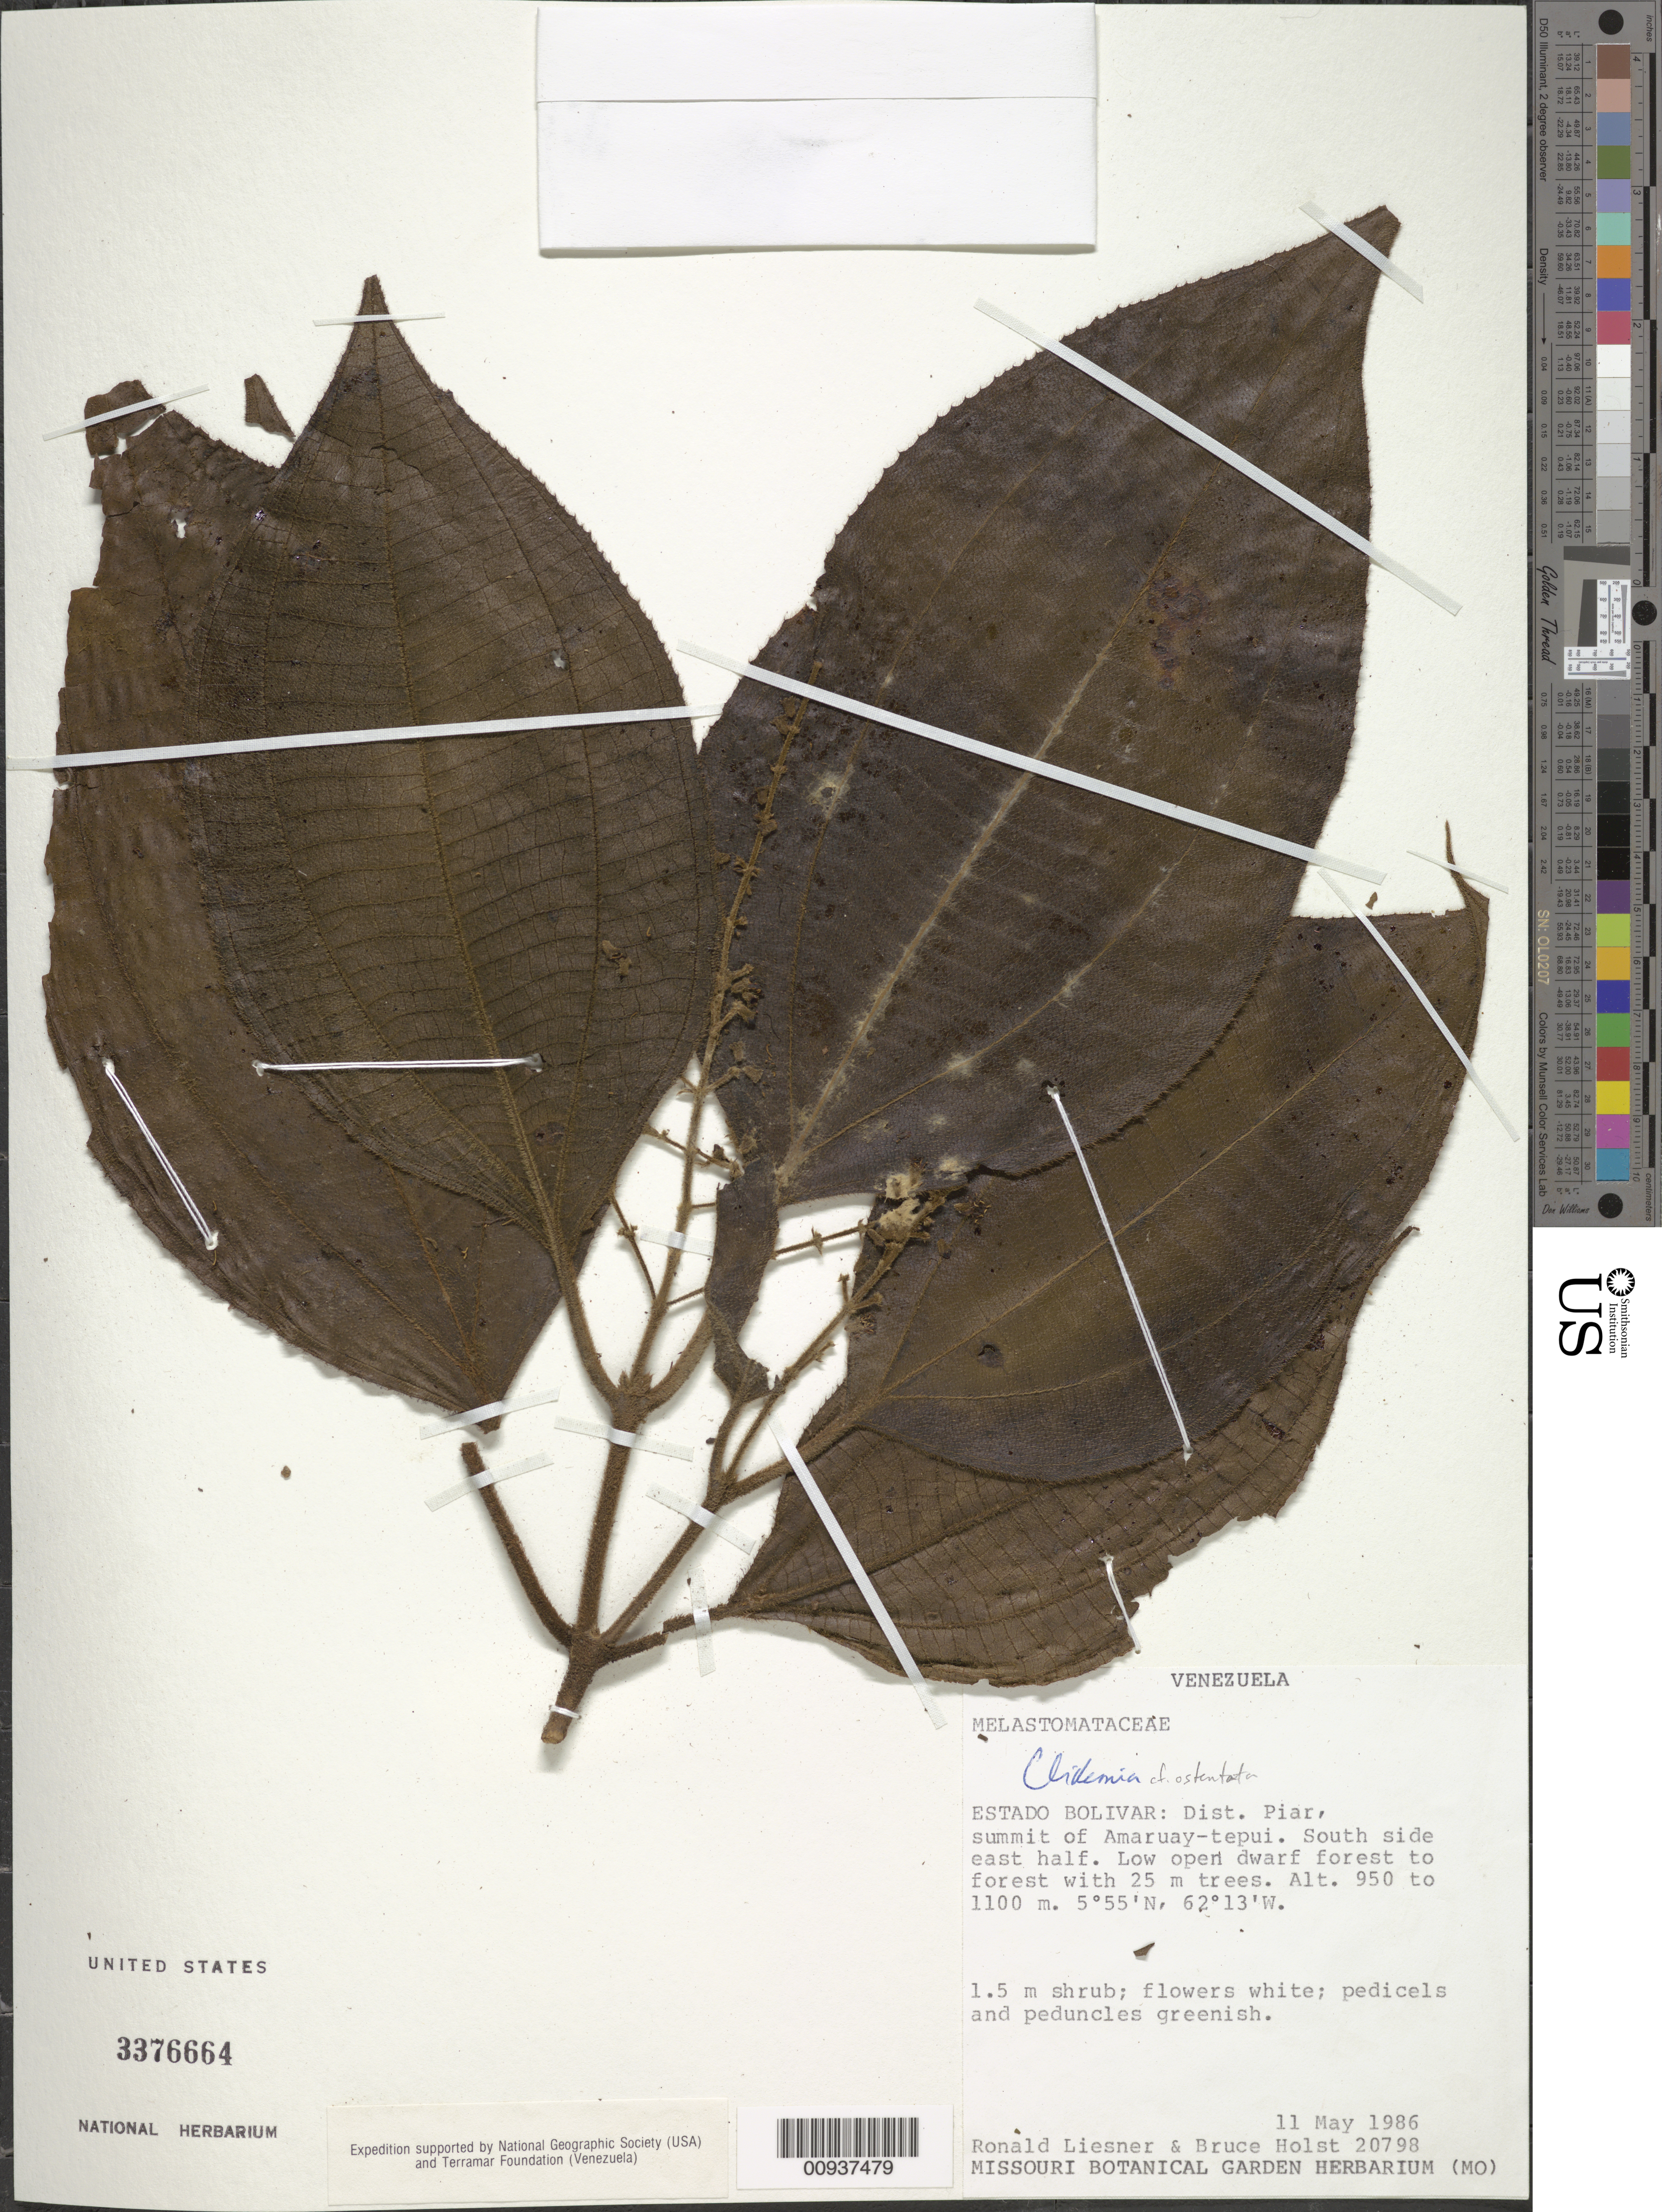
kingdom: Plantae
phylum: Tracheophyta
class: Magnoliopsida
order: Myrtales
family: Melastomataceae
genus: Clidemia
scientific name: Clidemia ostentata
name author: Wurdack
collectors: R. L. Liesner & B. Holst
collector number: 20798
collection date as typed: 11-May-86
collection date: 1986-05-11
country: Venezuela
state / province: Bolívar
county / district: Piar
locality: Amaruay-tepuí summit; south side east half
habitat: Low open dwarf forest to forest with 25m trees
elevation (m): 950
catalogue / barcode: US 3376664